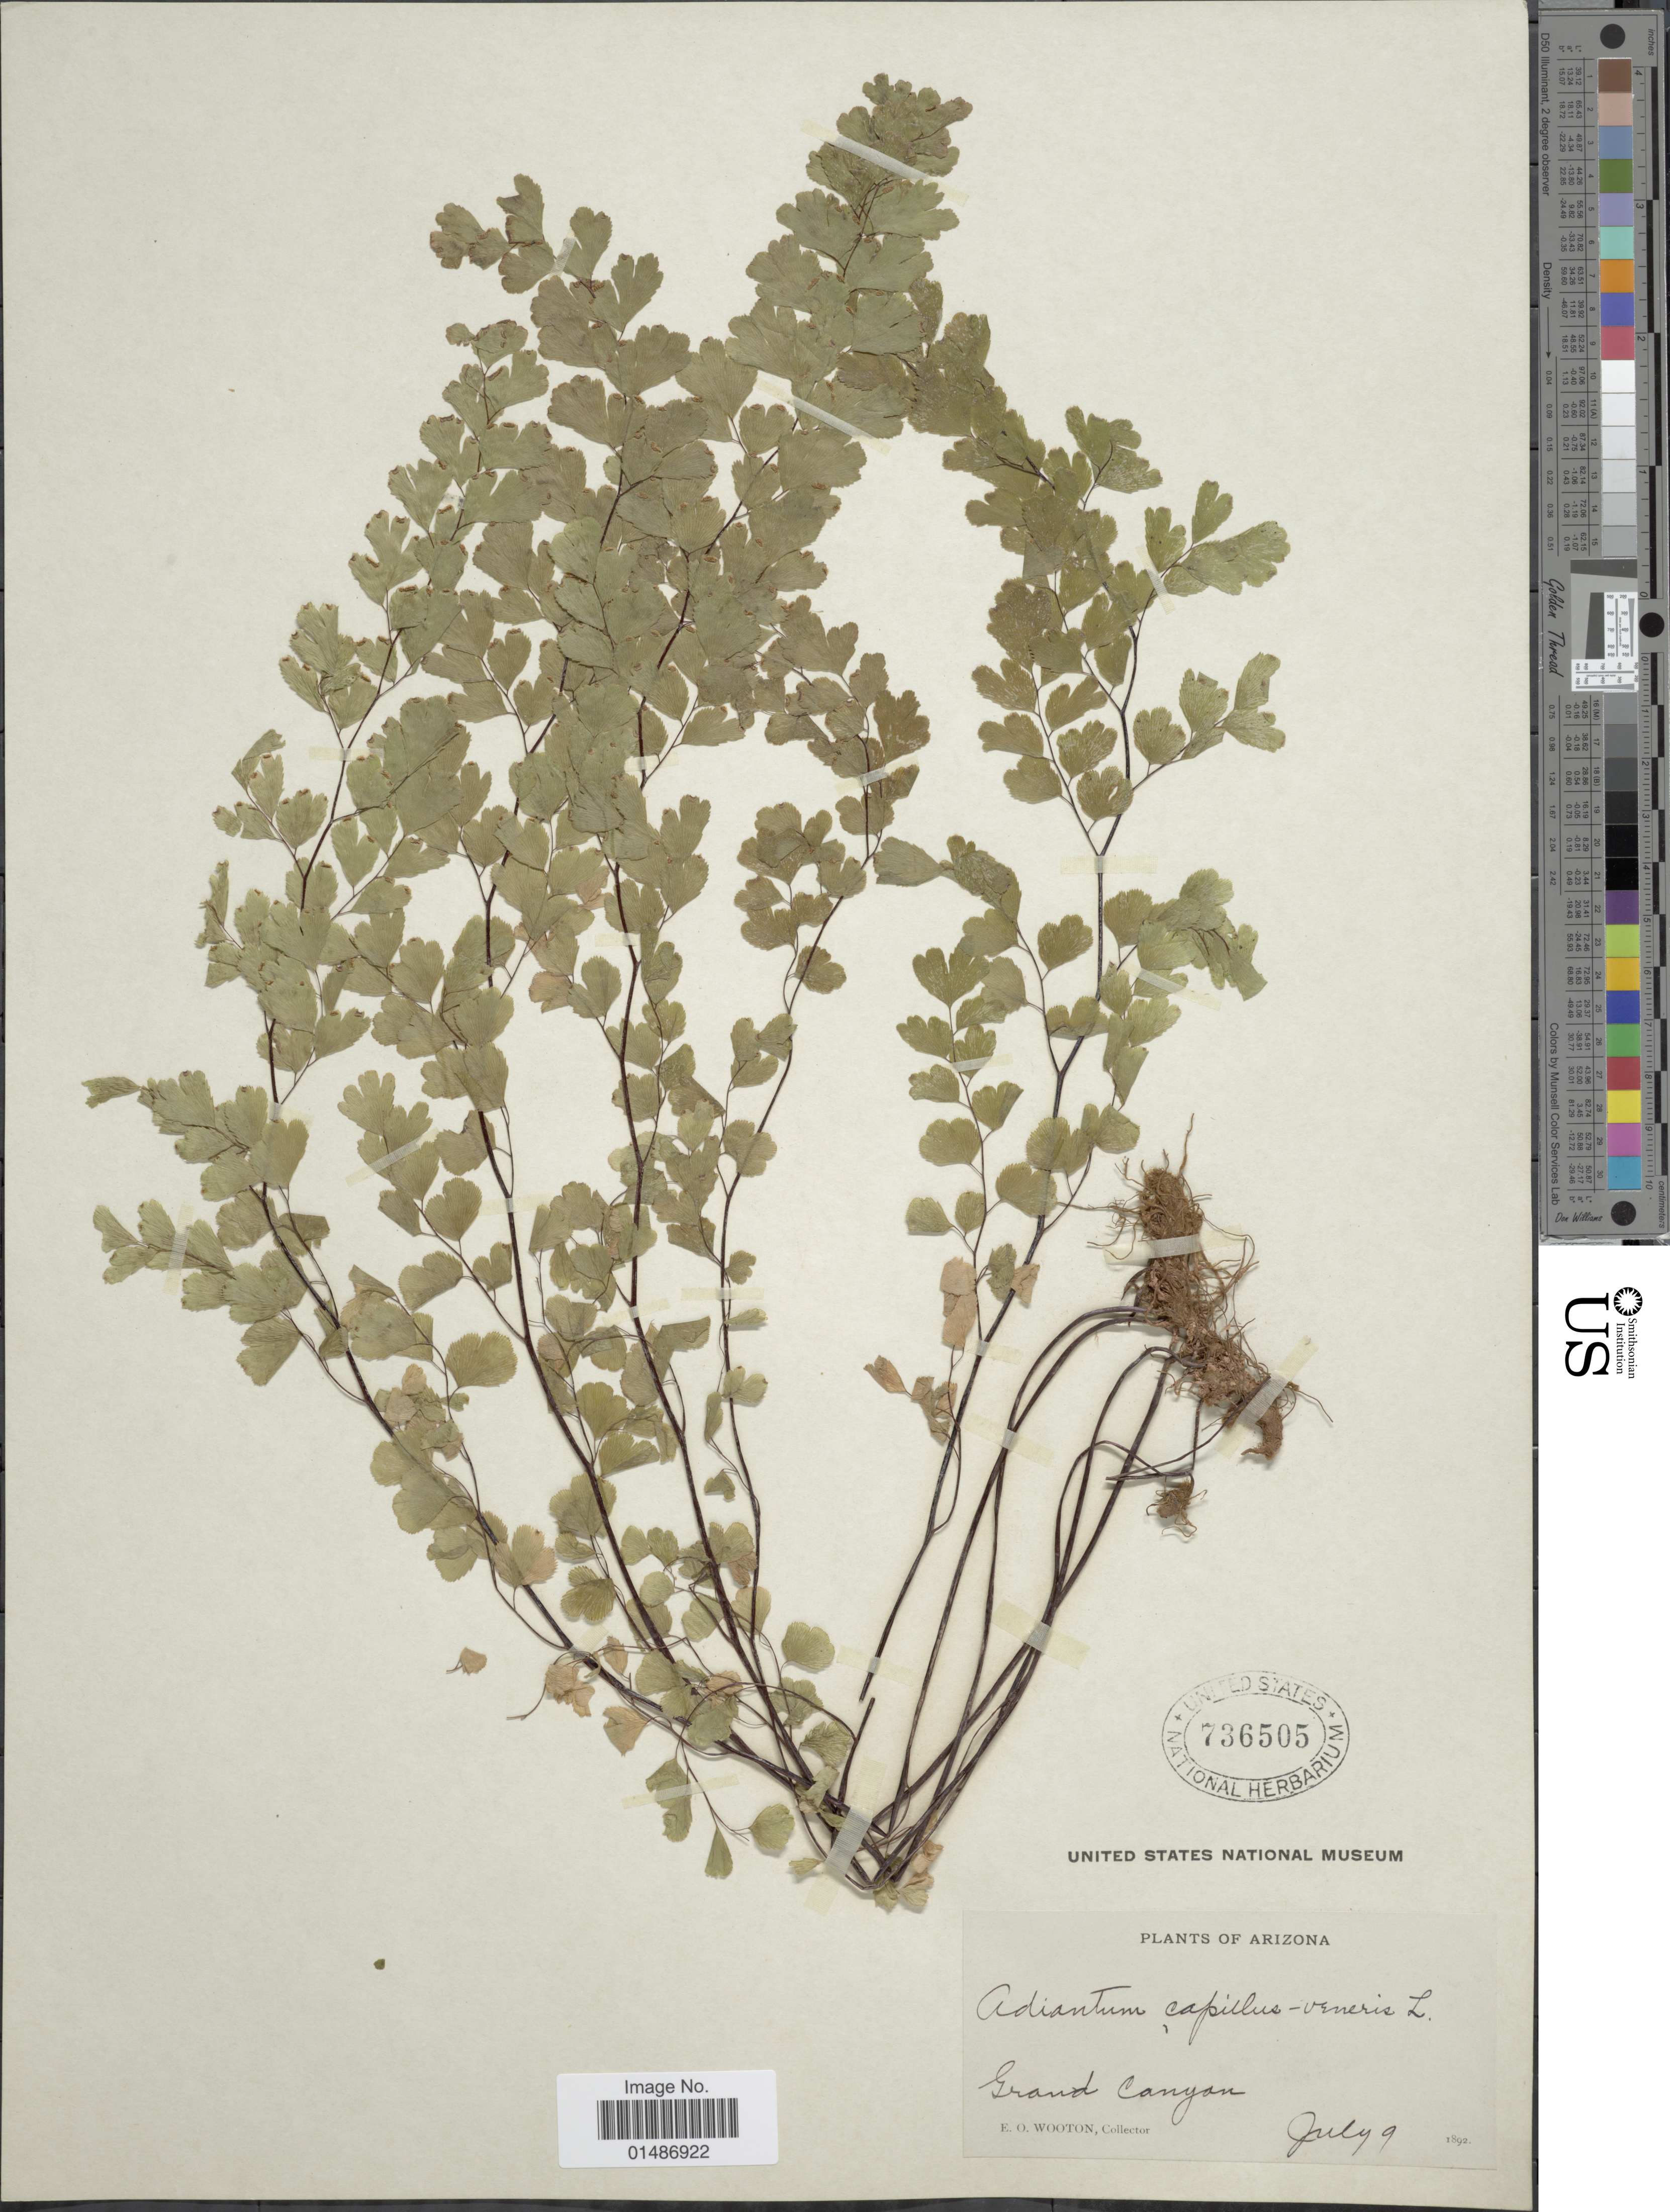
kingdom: Plantae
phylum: Tracheophyta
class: Polypodiopsida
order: Polypodiales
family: Pteridaceae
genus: Adiantum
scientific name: Adiantum capillus-veneris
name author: L.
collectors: E. O. Wooton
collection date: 1892-07-09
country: United States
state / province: Arizona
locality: Grand Canyon.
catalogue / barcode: US 736505